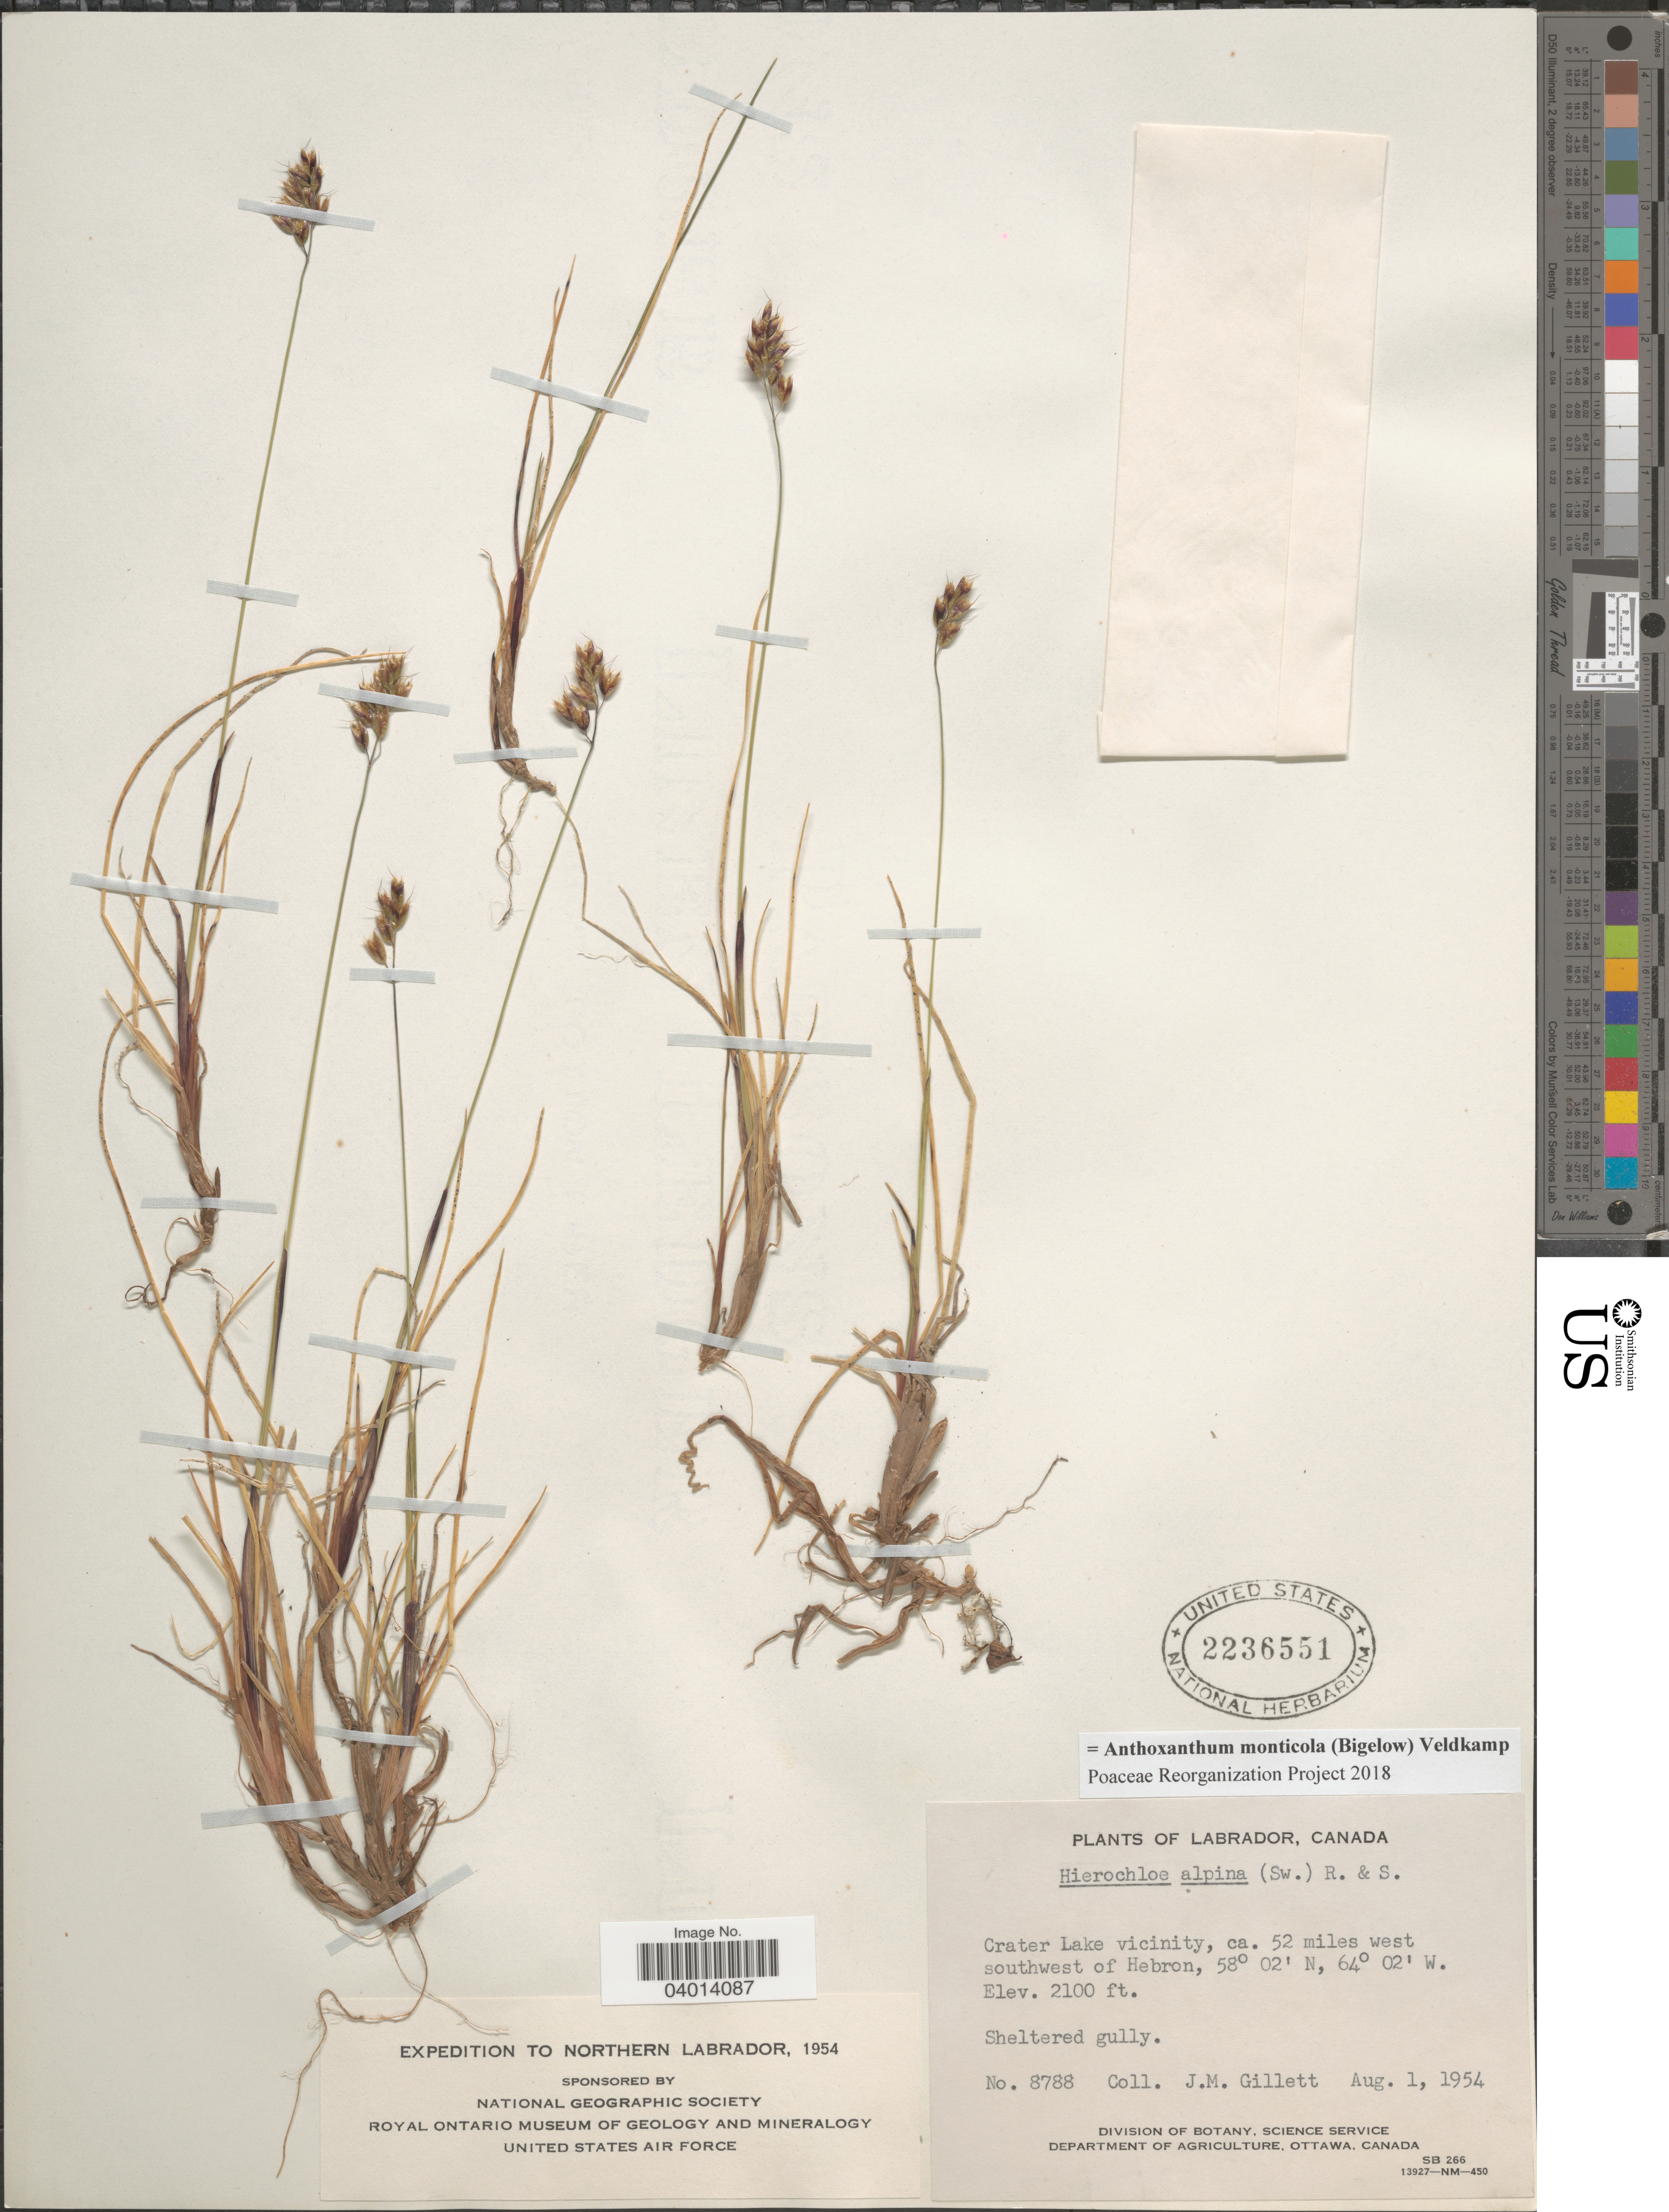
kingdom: Plantae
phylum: Tracheophyta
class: Liliopsida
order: Poales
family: Poaceae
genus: Anthoxanthum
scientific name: Anthoxanthum monticola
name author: (Bigelow) Veldkamp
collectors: J. M. Gillett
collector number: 8788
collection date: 1954-08-01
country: Canada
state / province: Newfoundland and Labrador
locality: Labrador. Crater Lake vicinity, ca. 52 miles west southwest of Hebron. Northern Labrador.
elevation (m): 640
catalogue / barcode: US 2236551